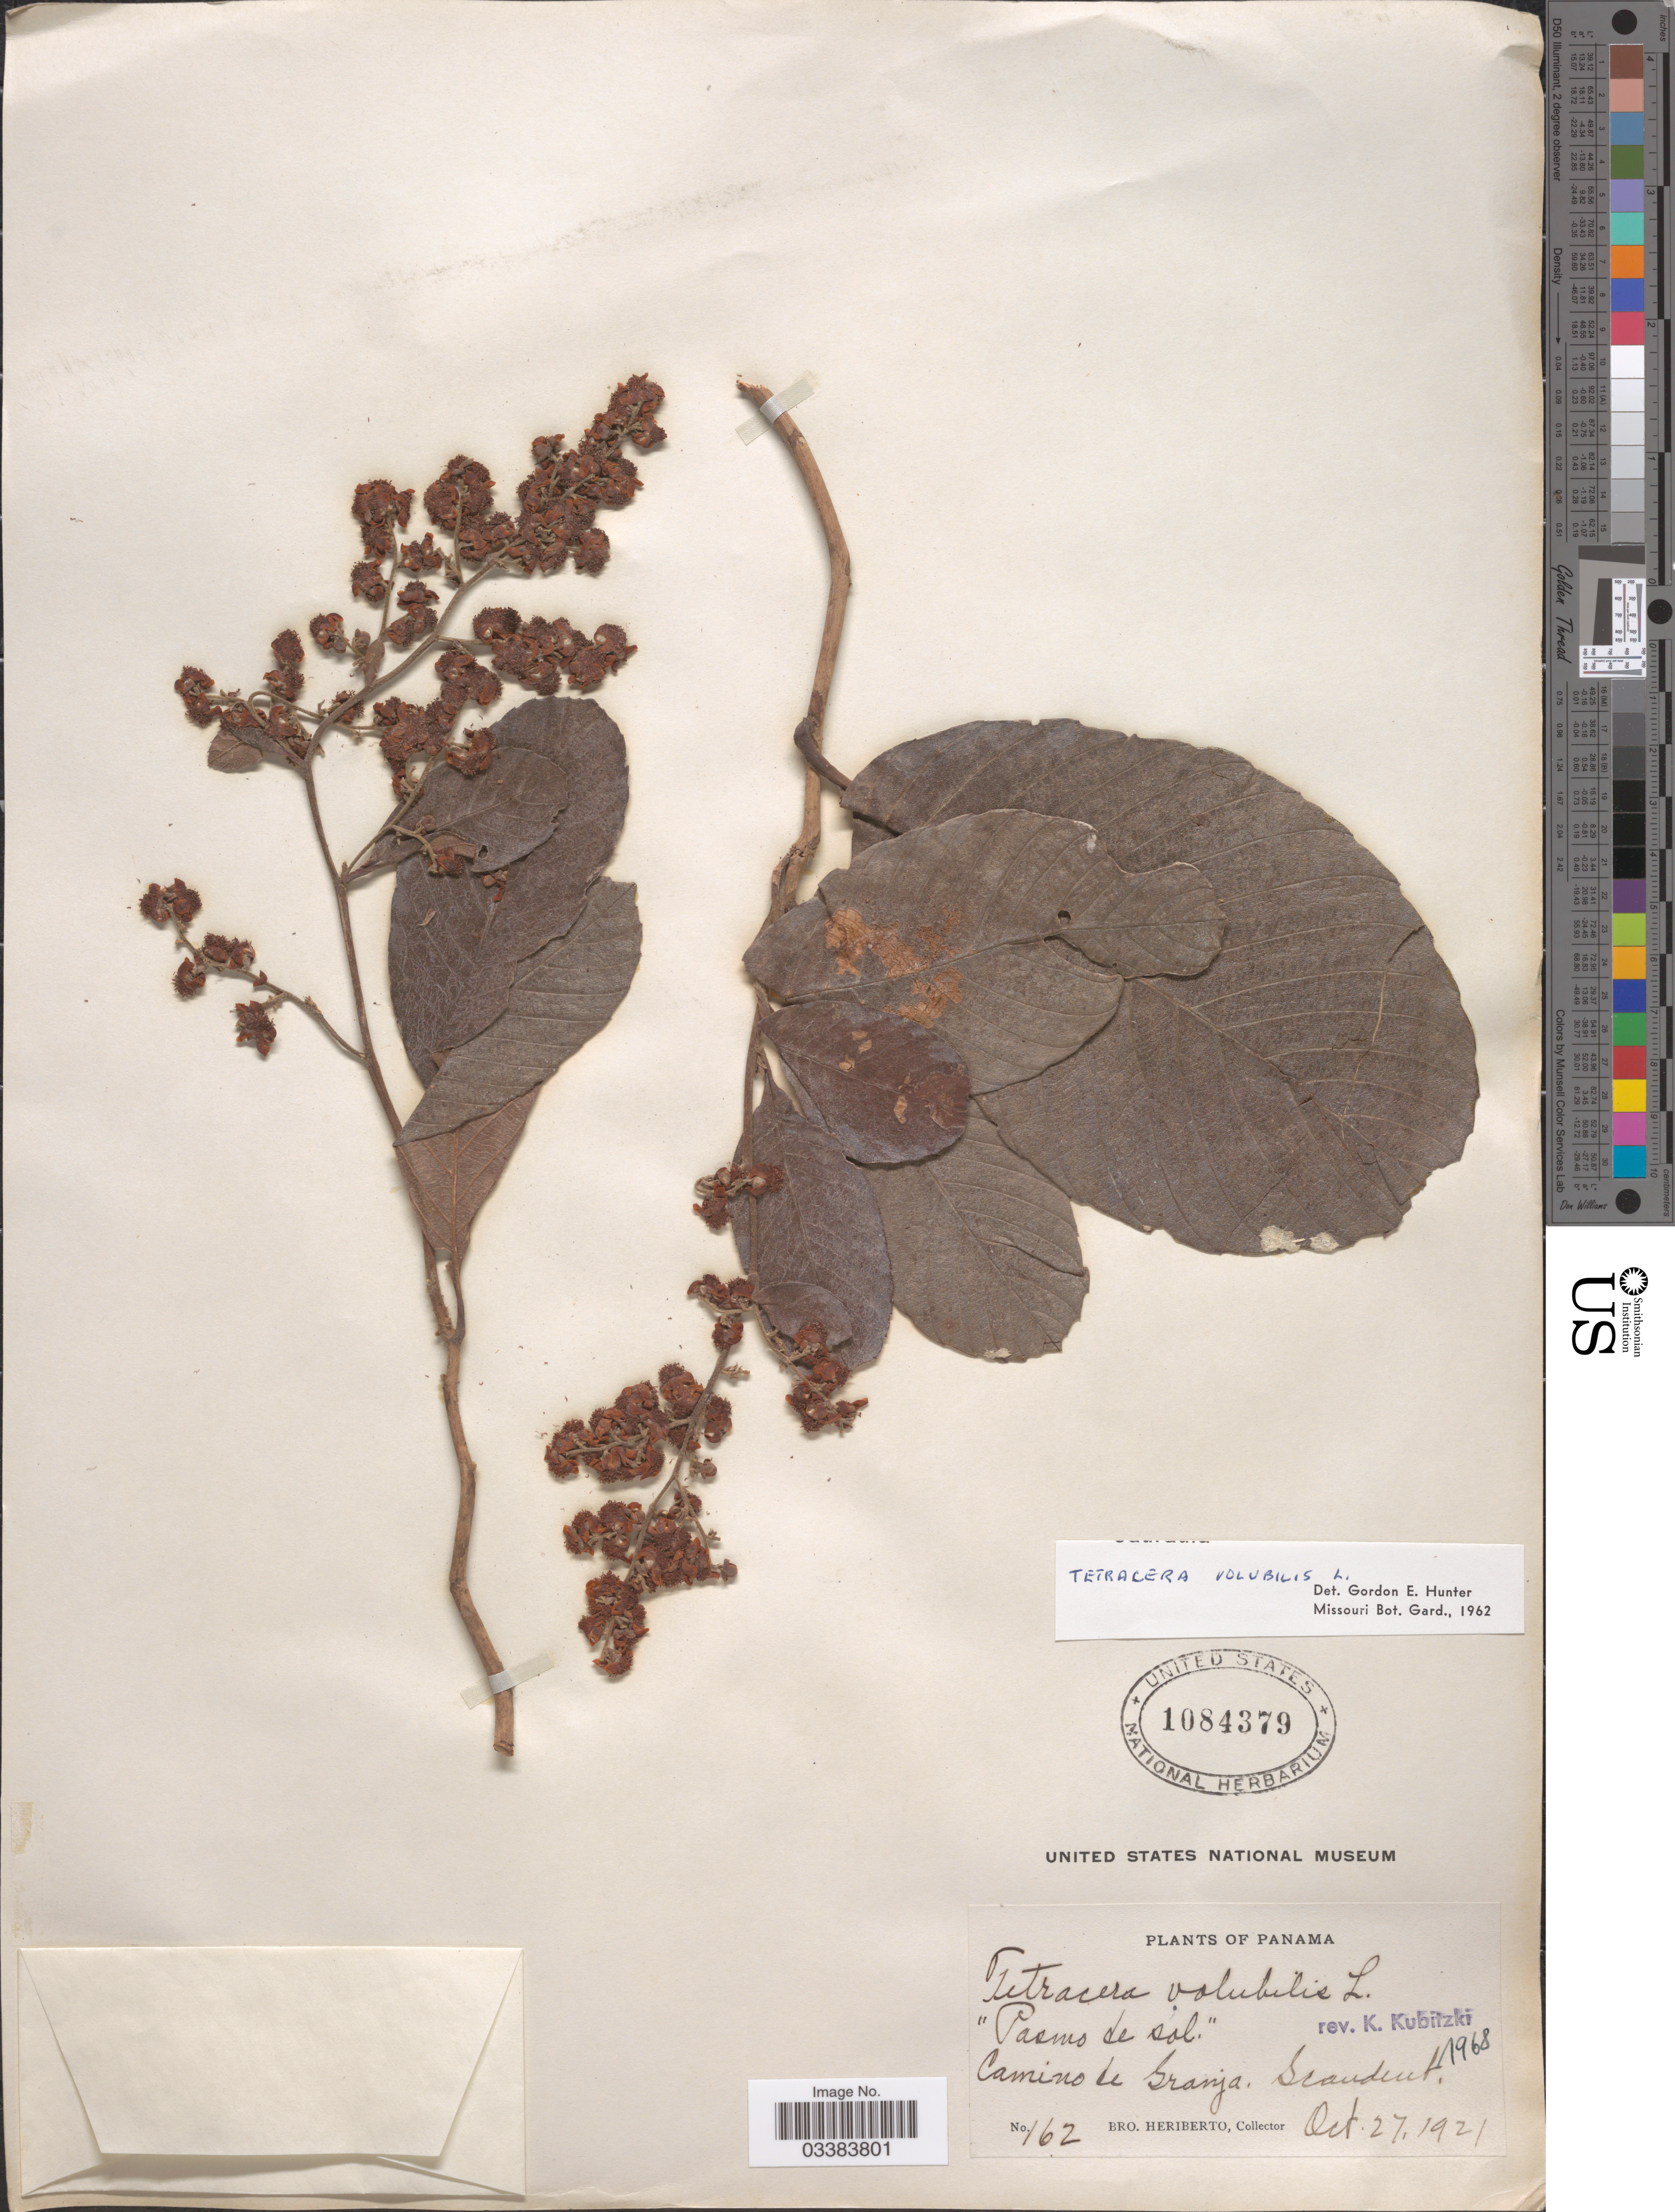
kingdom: Plantae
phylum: Tracheophyta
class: Magnoliopsida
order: Dilleniales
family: Dilleniaceae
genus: Tetracera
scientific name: Tetracera volubilis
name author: L.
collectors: B. Heriberto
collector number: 162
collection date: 1921-10-27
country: Panama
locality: Camino de Granja.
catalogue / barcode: US 1084379